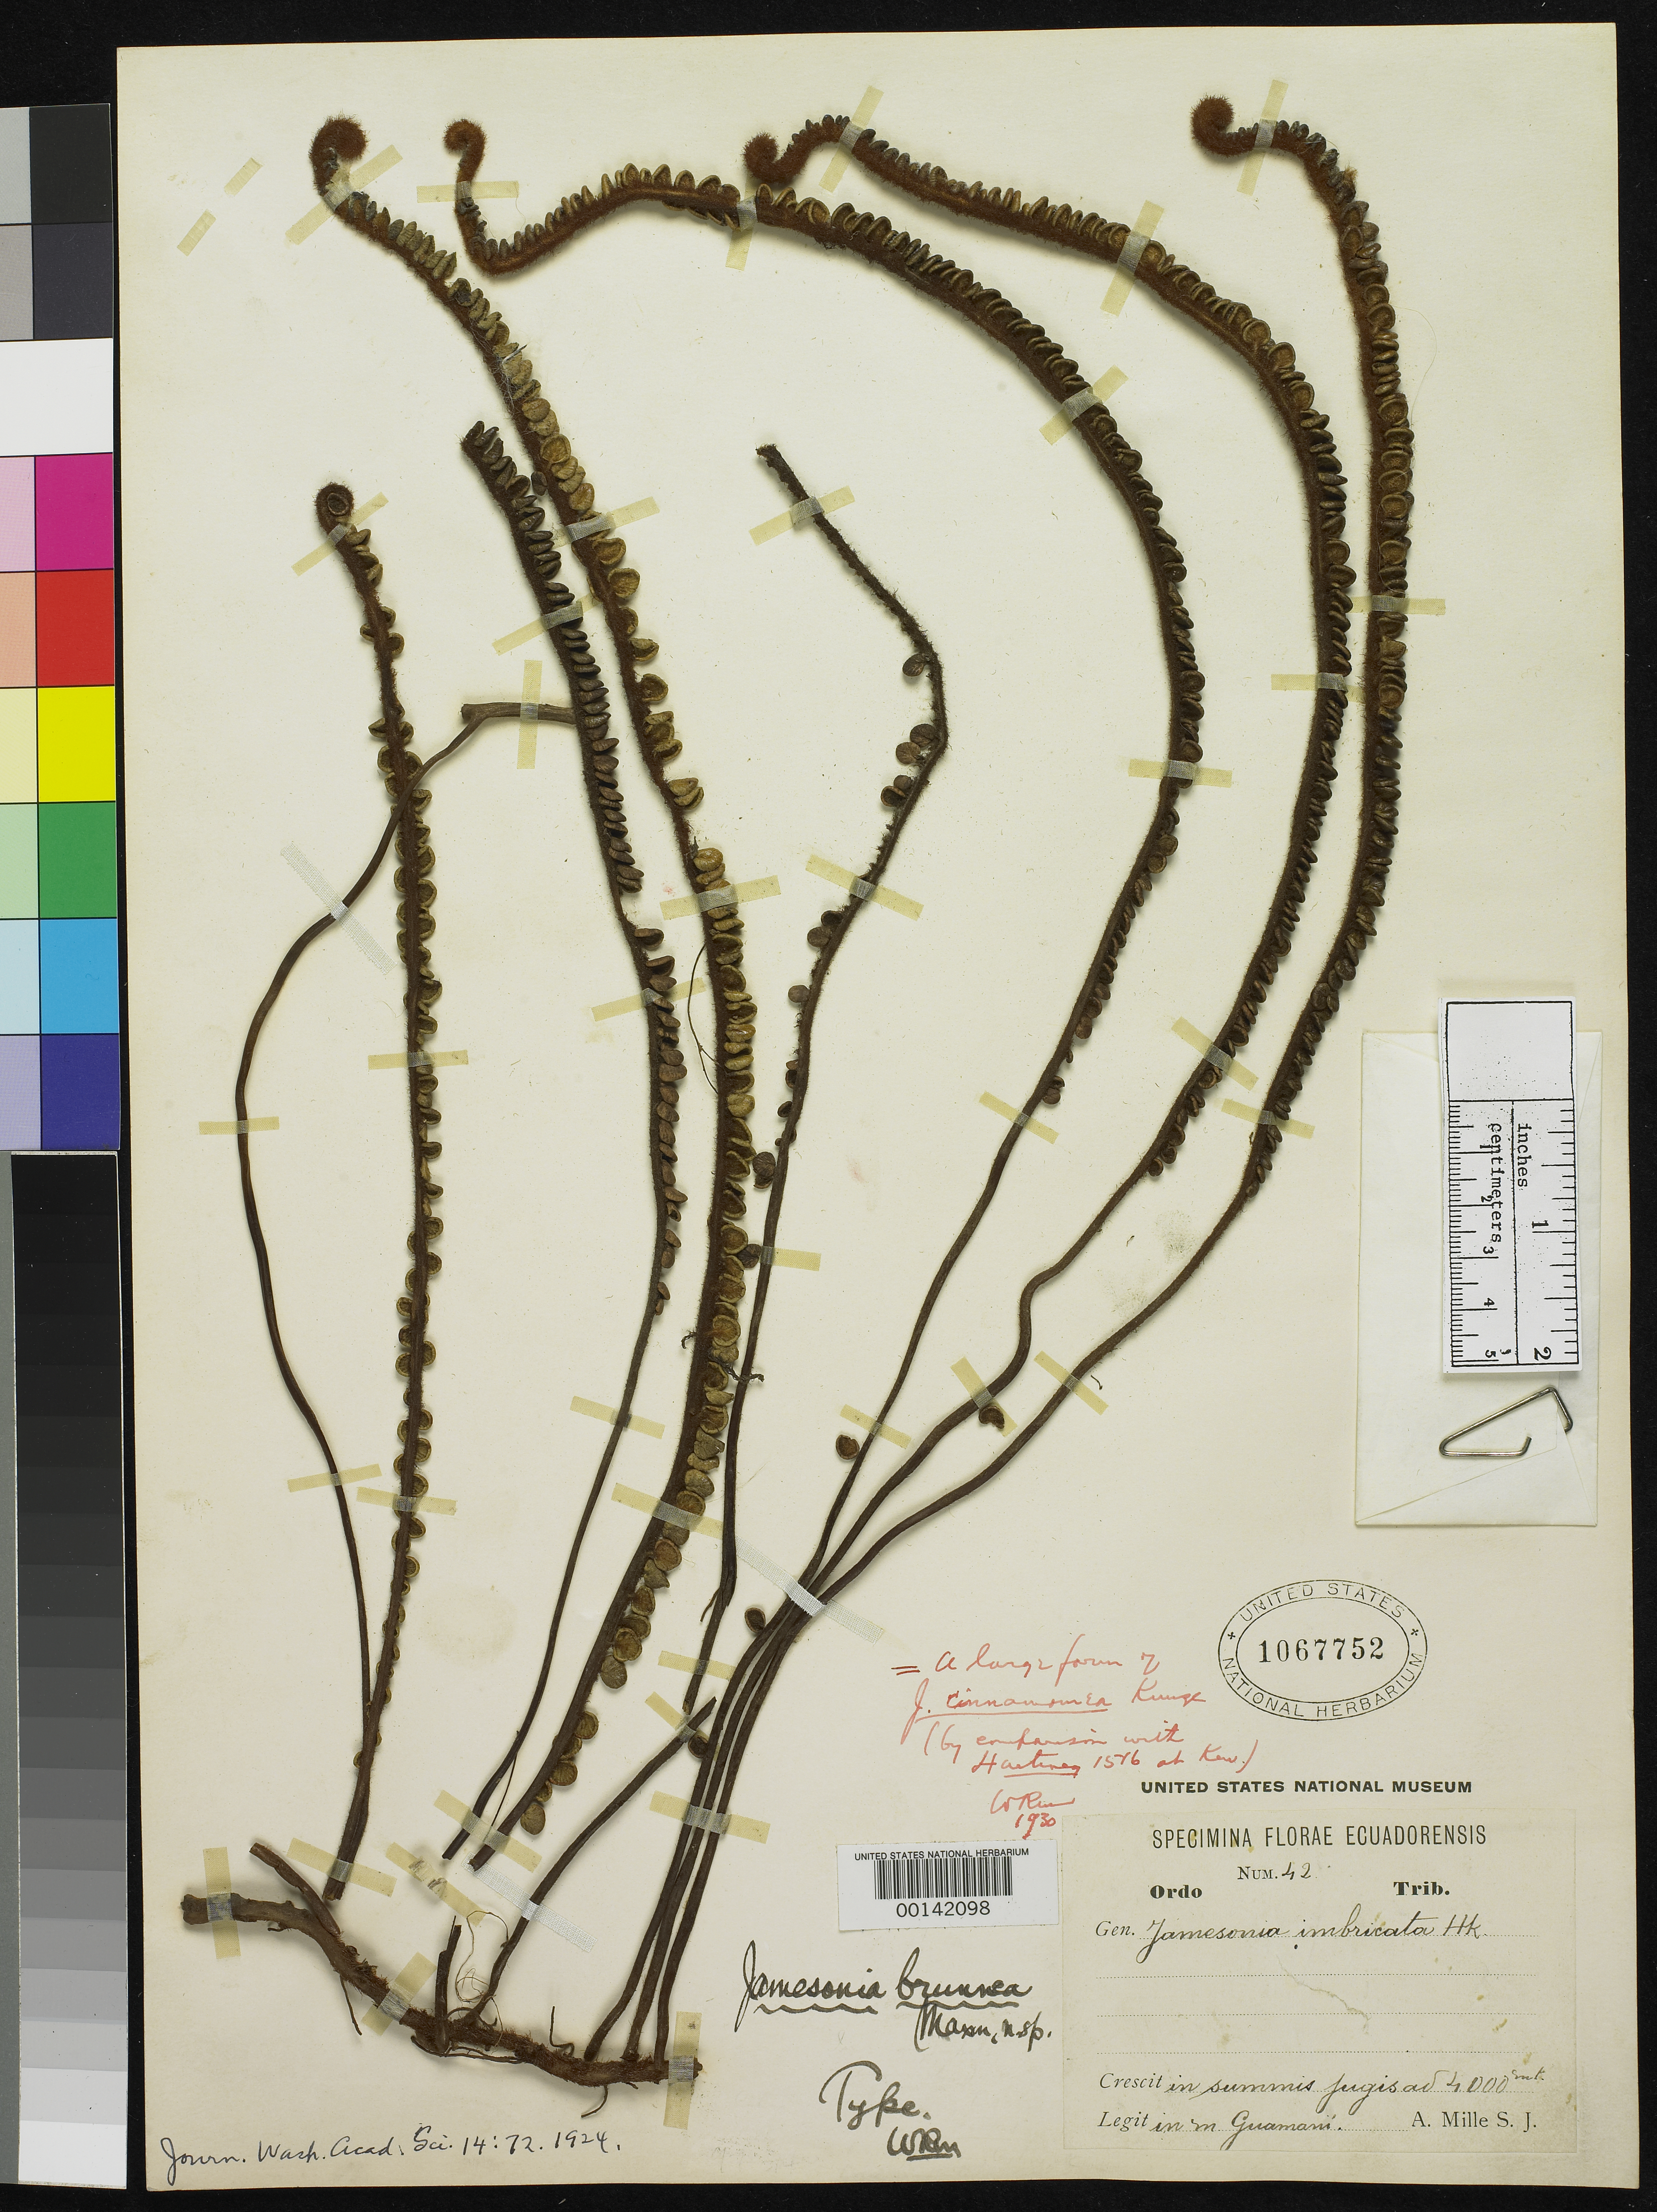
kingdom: Plantae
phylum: Tracheophyta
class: Polypodiopsida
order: Polypodiales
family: Pteridaceae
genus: Jamesonia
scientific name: Jamesonia brunnea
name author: Maxon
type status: Holotype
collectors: A. Nille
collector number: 42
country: Ecuador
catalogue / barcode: US 1067752